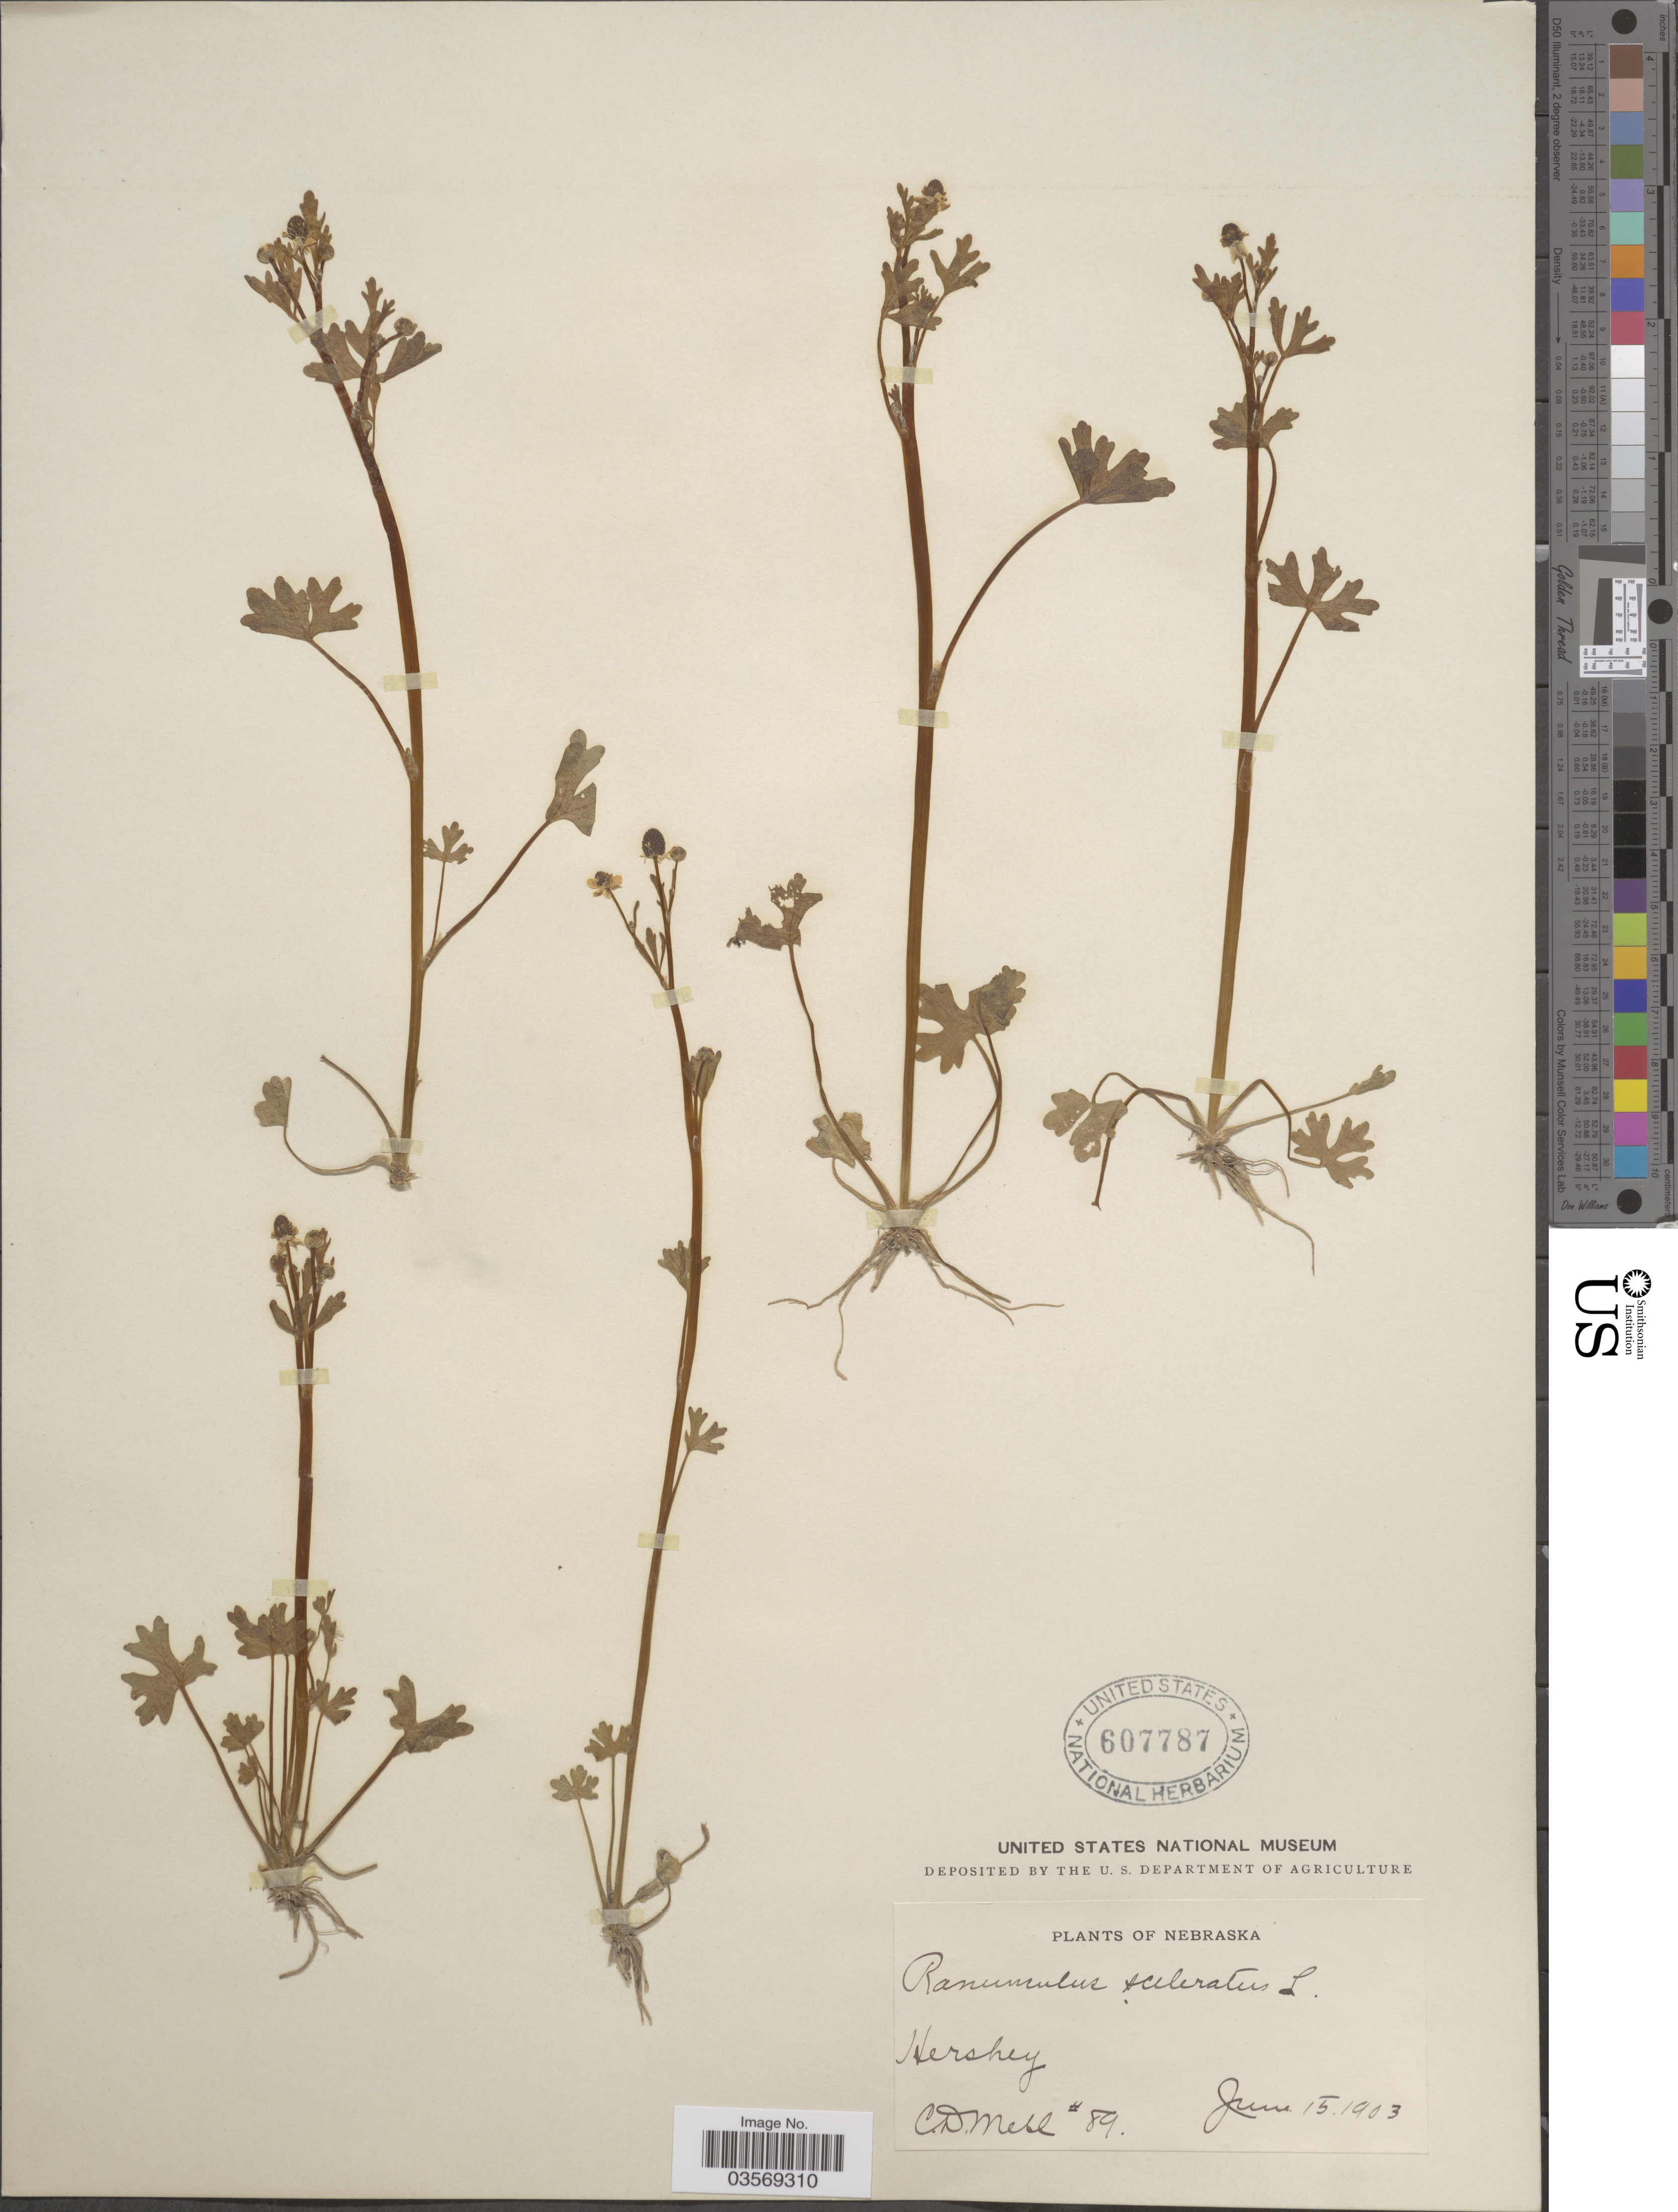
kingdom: Plantae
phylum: Tracheophyta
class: Magnoliopsida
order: Ranunculales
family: Ranunculaceae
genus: Ranunculus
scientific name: Ranunculus sceleratus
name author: L.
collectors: C. D. Mell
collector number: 89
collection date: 1903-06-15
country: United States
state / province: Nebraska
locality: Hershey.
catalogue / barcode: US 607787